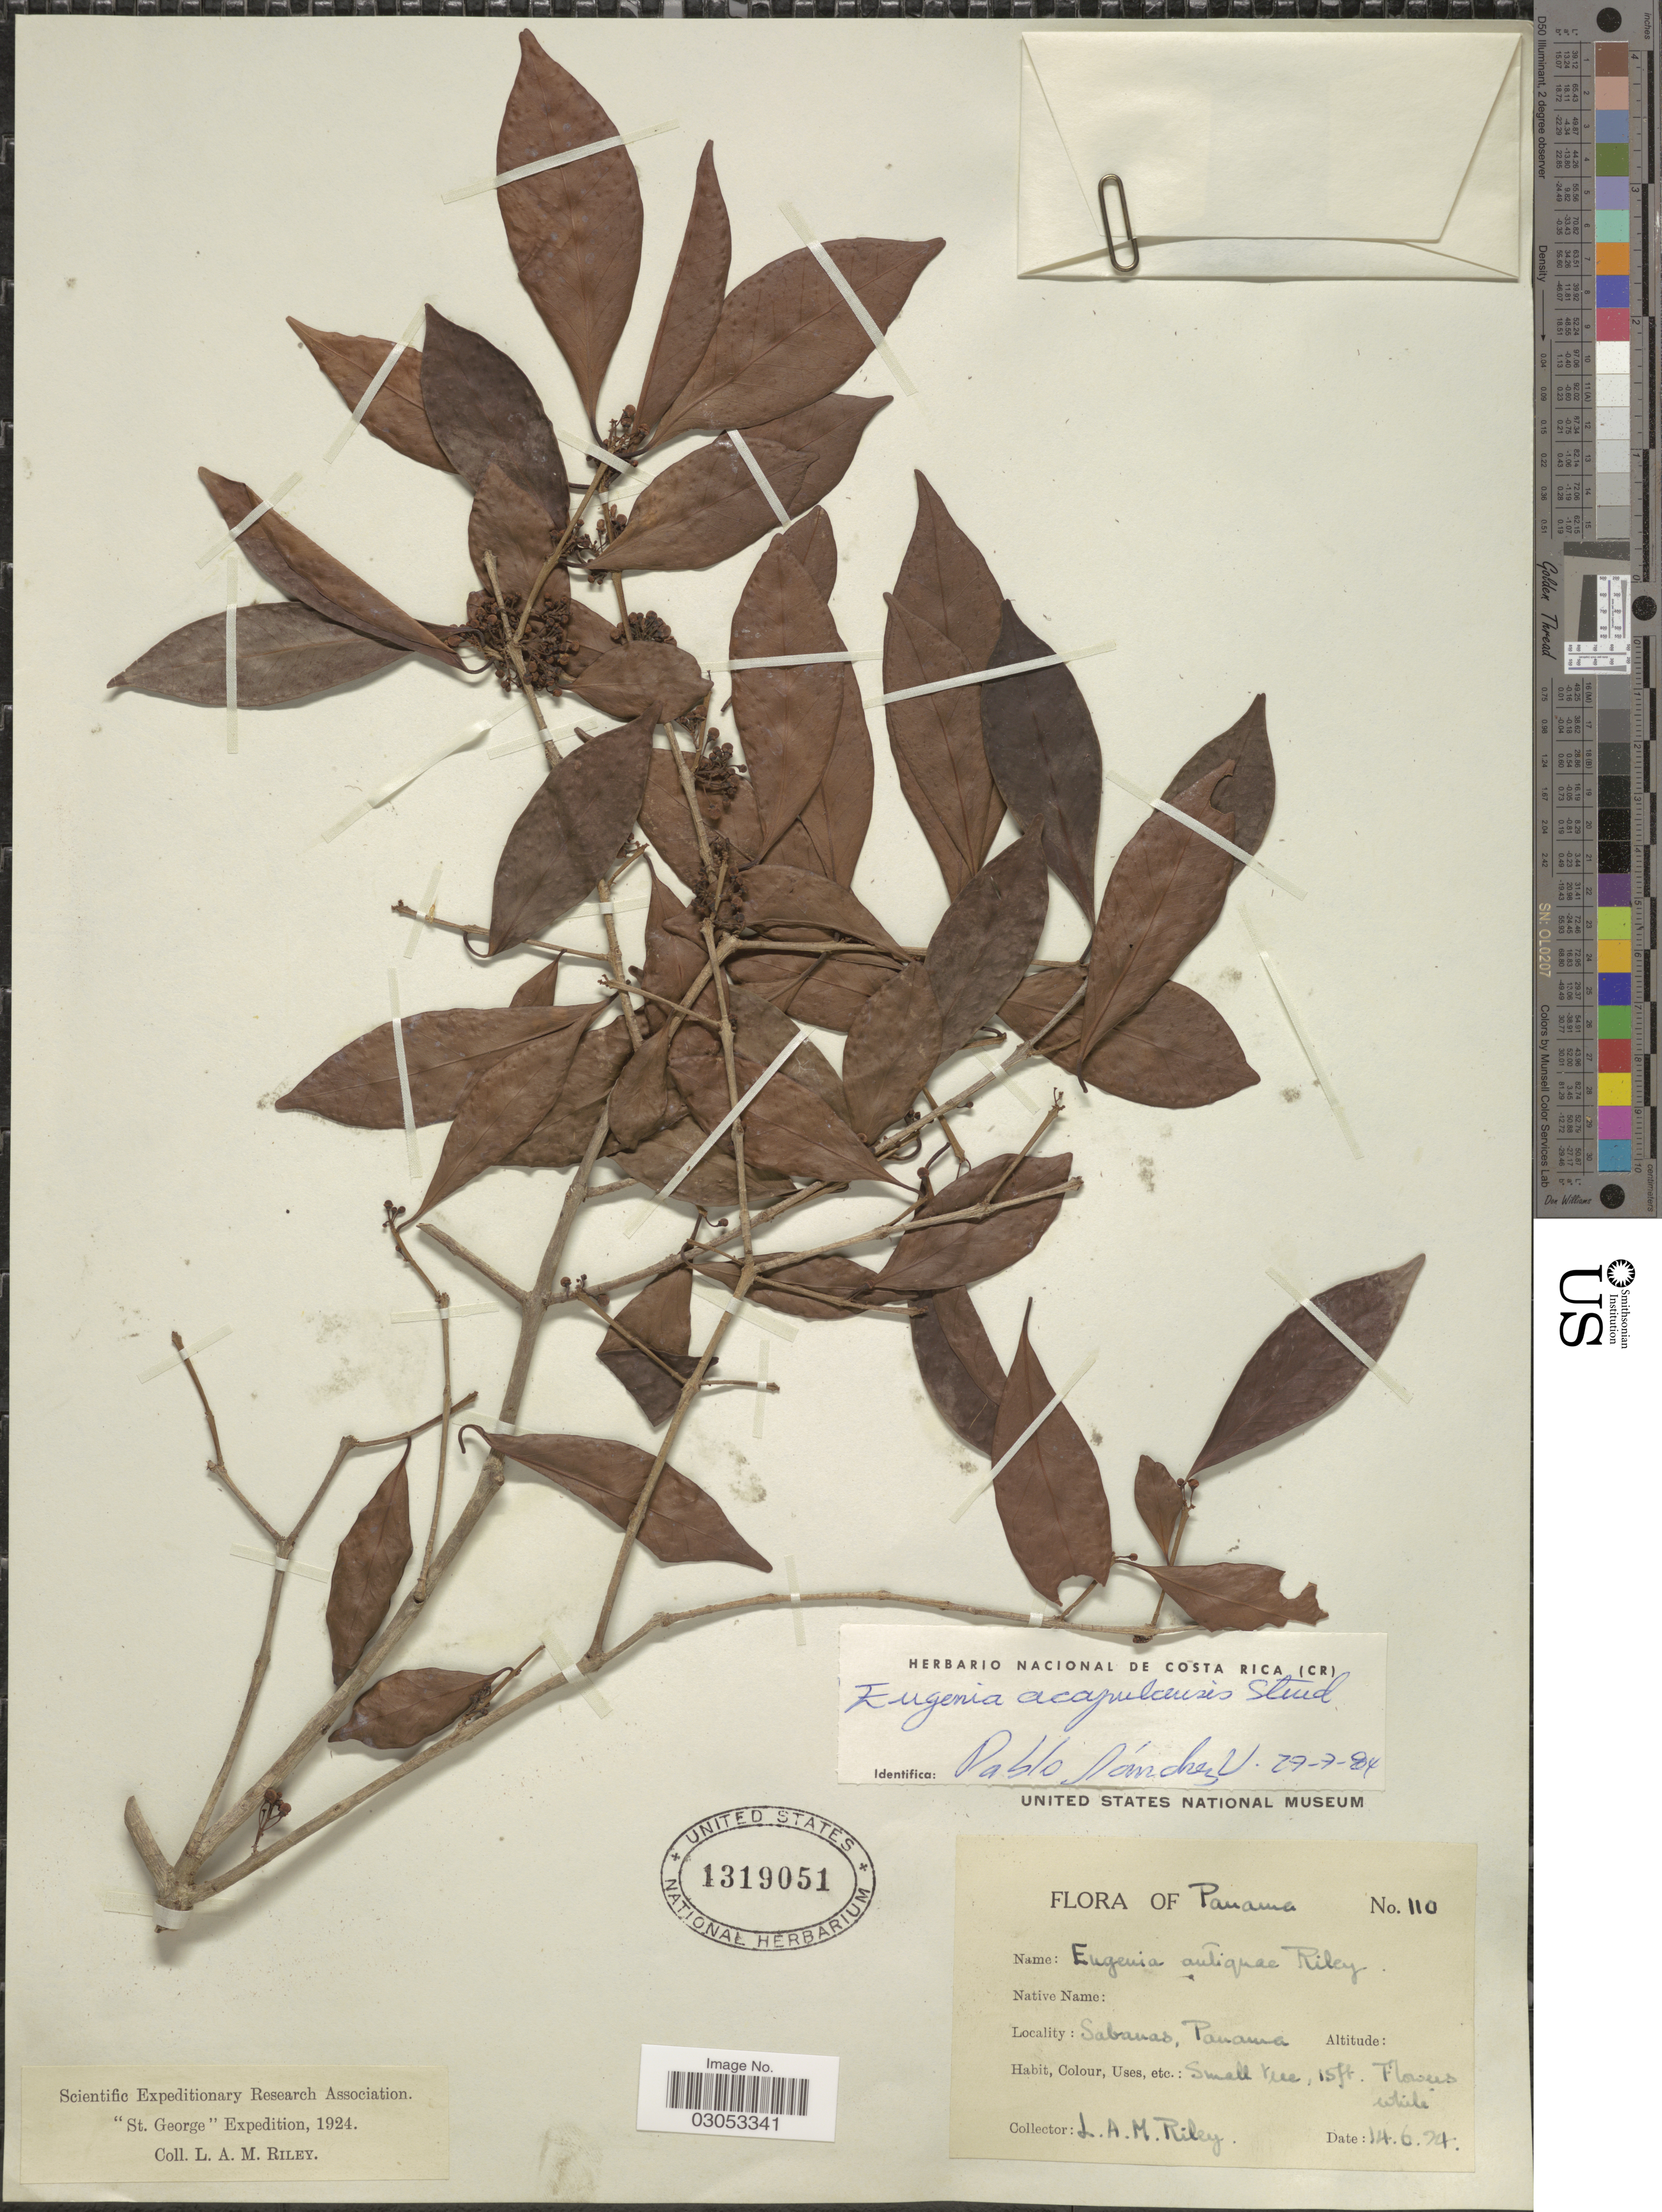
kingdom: Plantae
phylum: Tracheophyta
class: Magnoliopsida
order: Myrtales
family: Myrtaceae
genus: Eugenia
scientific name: Eugenia acapulcensis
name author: Steud.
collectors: L. A. M. Riley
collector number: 110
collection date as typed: Transcribed d/m/y: 14/6/24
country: Panama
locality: Sabanas, Panama.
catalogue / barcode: US 1319051